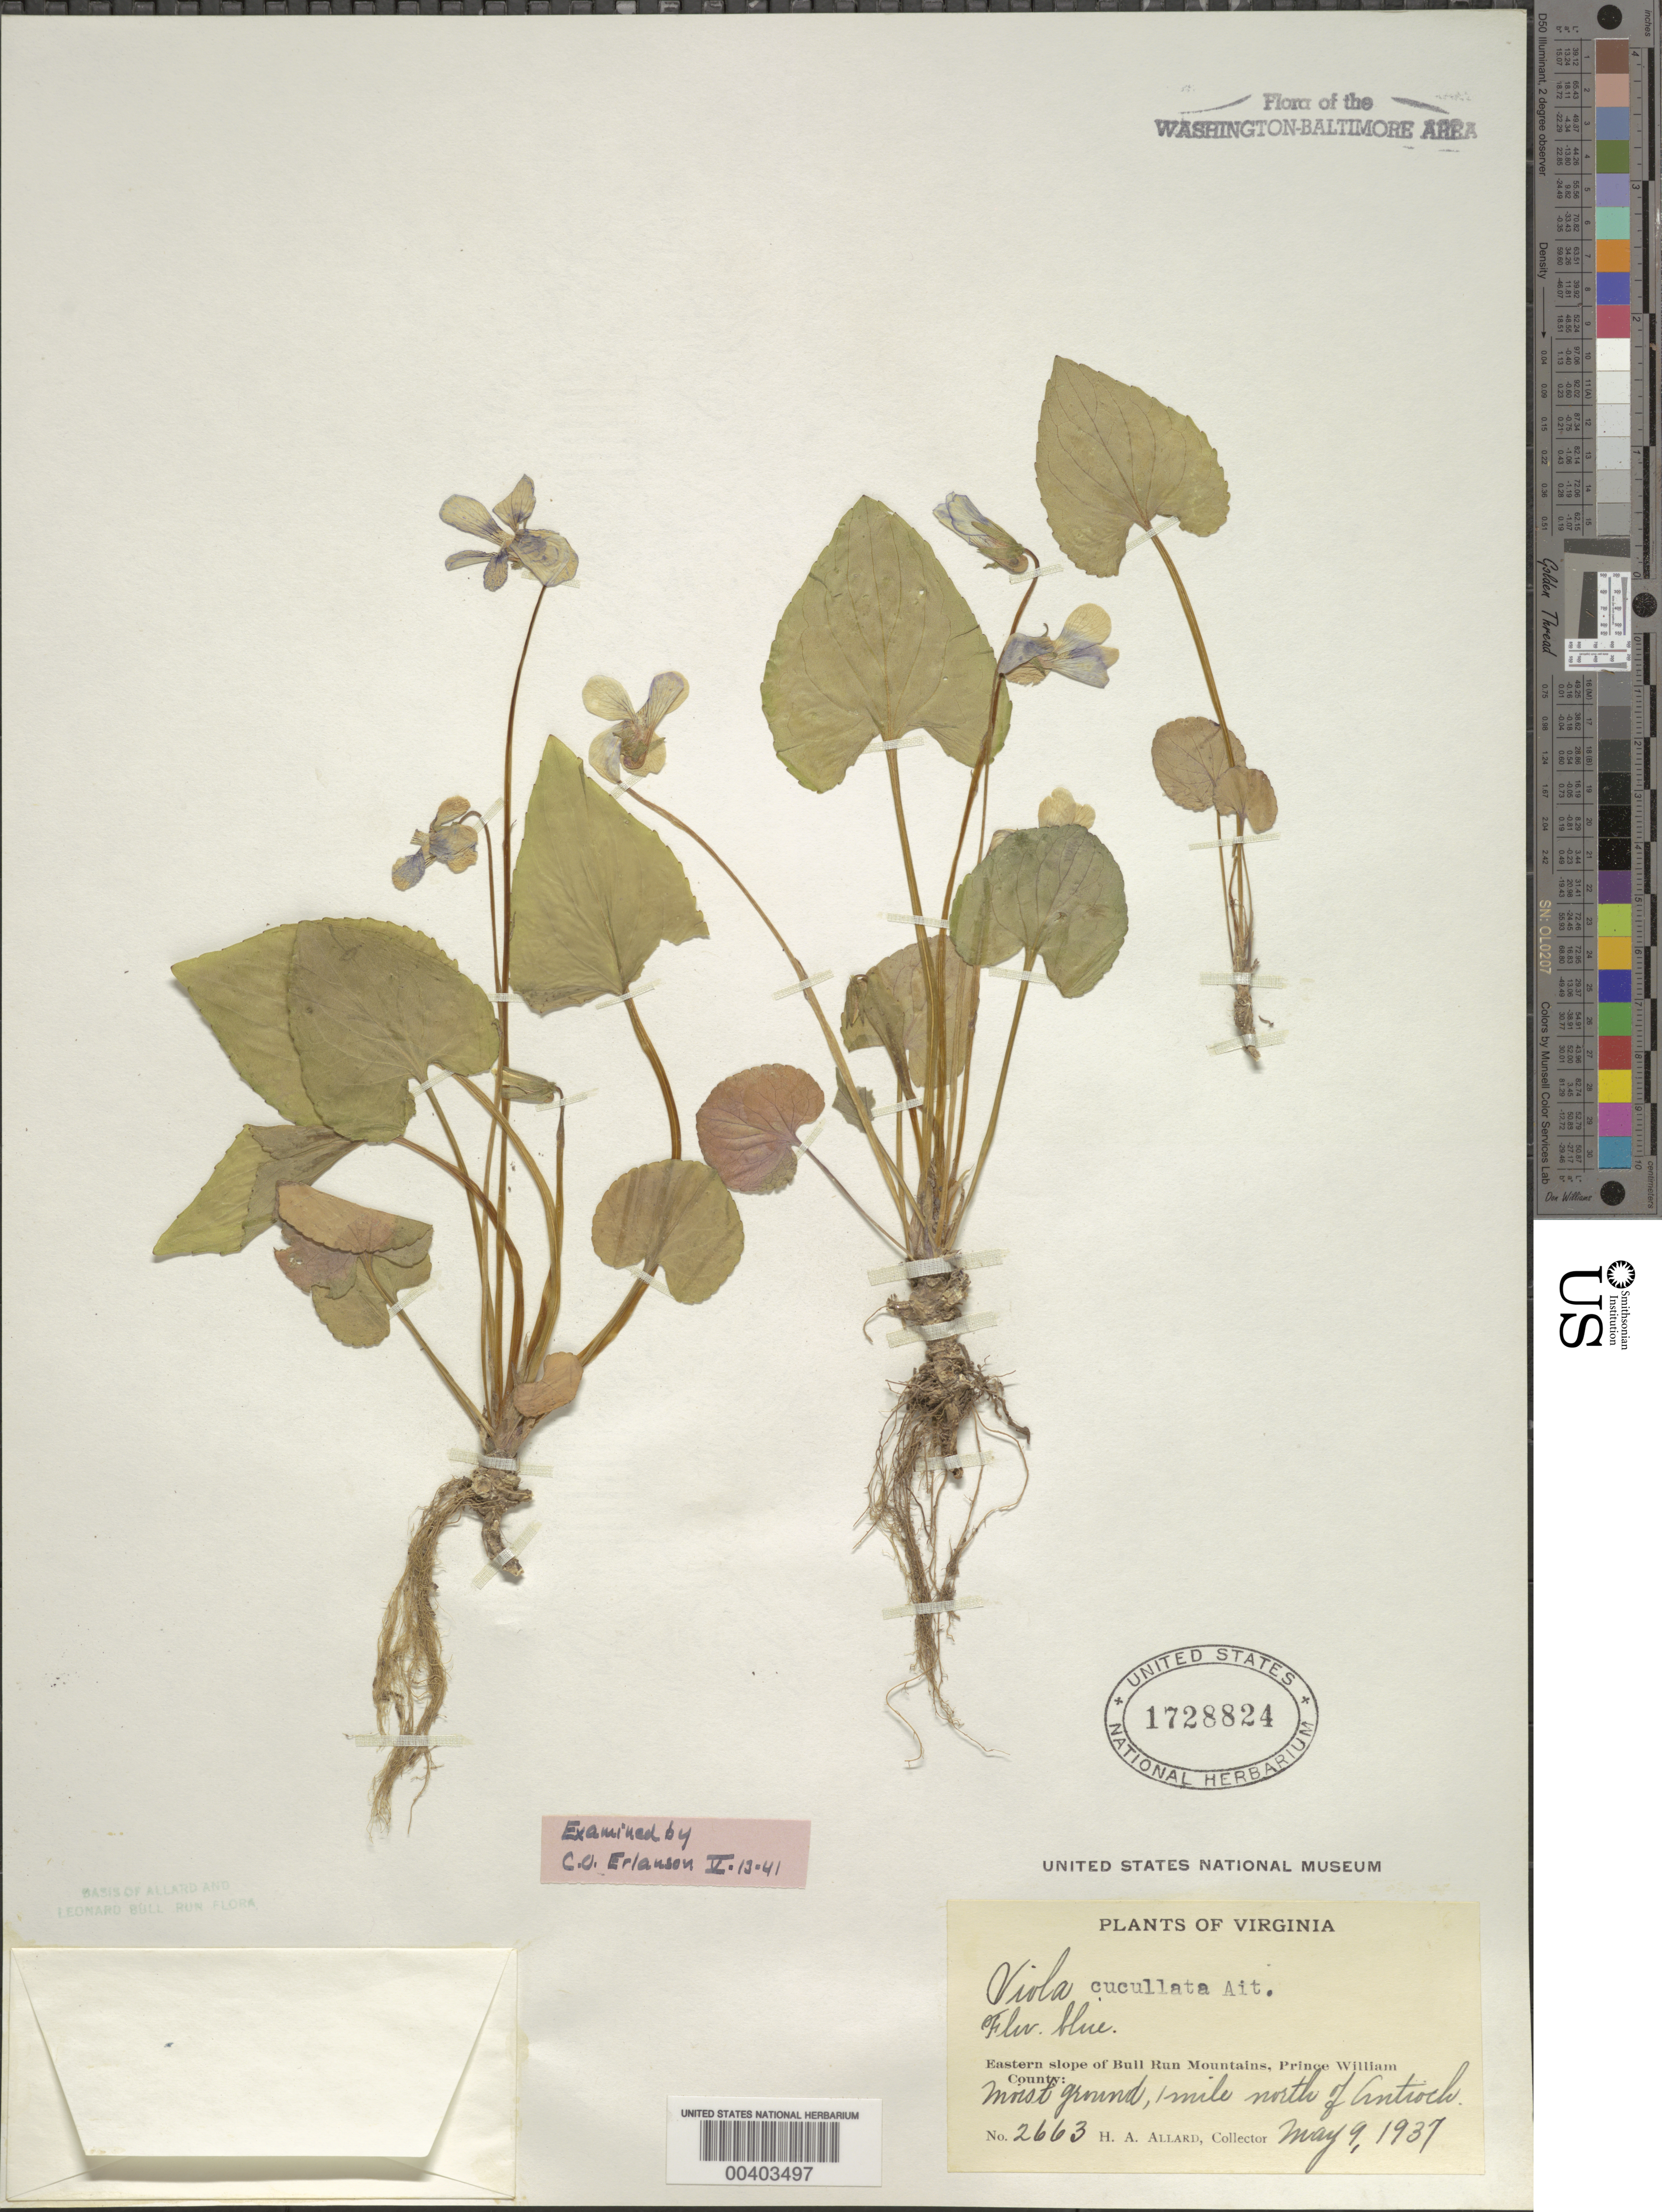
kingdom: Plantae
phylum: Tracheophyta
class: Magnoliopsida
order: Malpighiales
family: Violaceae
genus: Viola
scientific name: Viola cucullata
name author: Aiton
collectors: H. A. Allard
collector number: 2663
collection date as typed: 09 May 1937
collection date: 1937-05-09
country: United States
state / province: Virginia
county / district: Prince William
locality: North of Antioch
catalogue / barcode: US 1728824